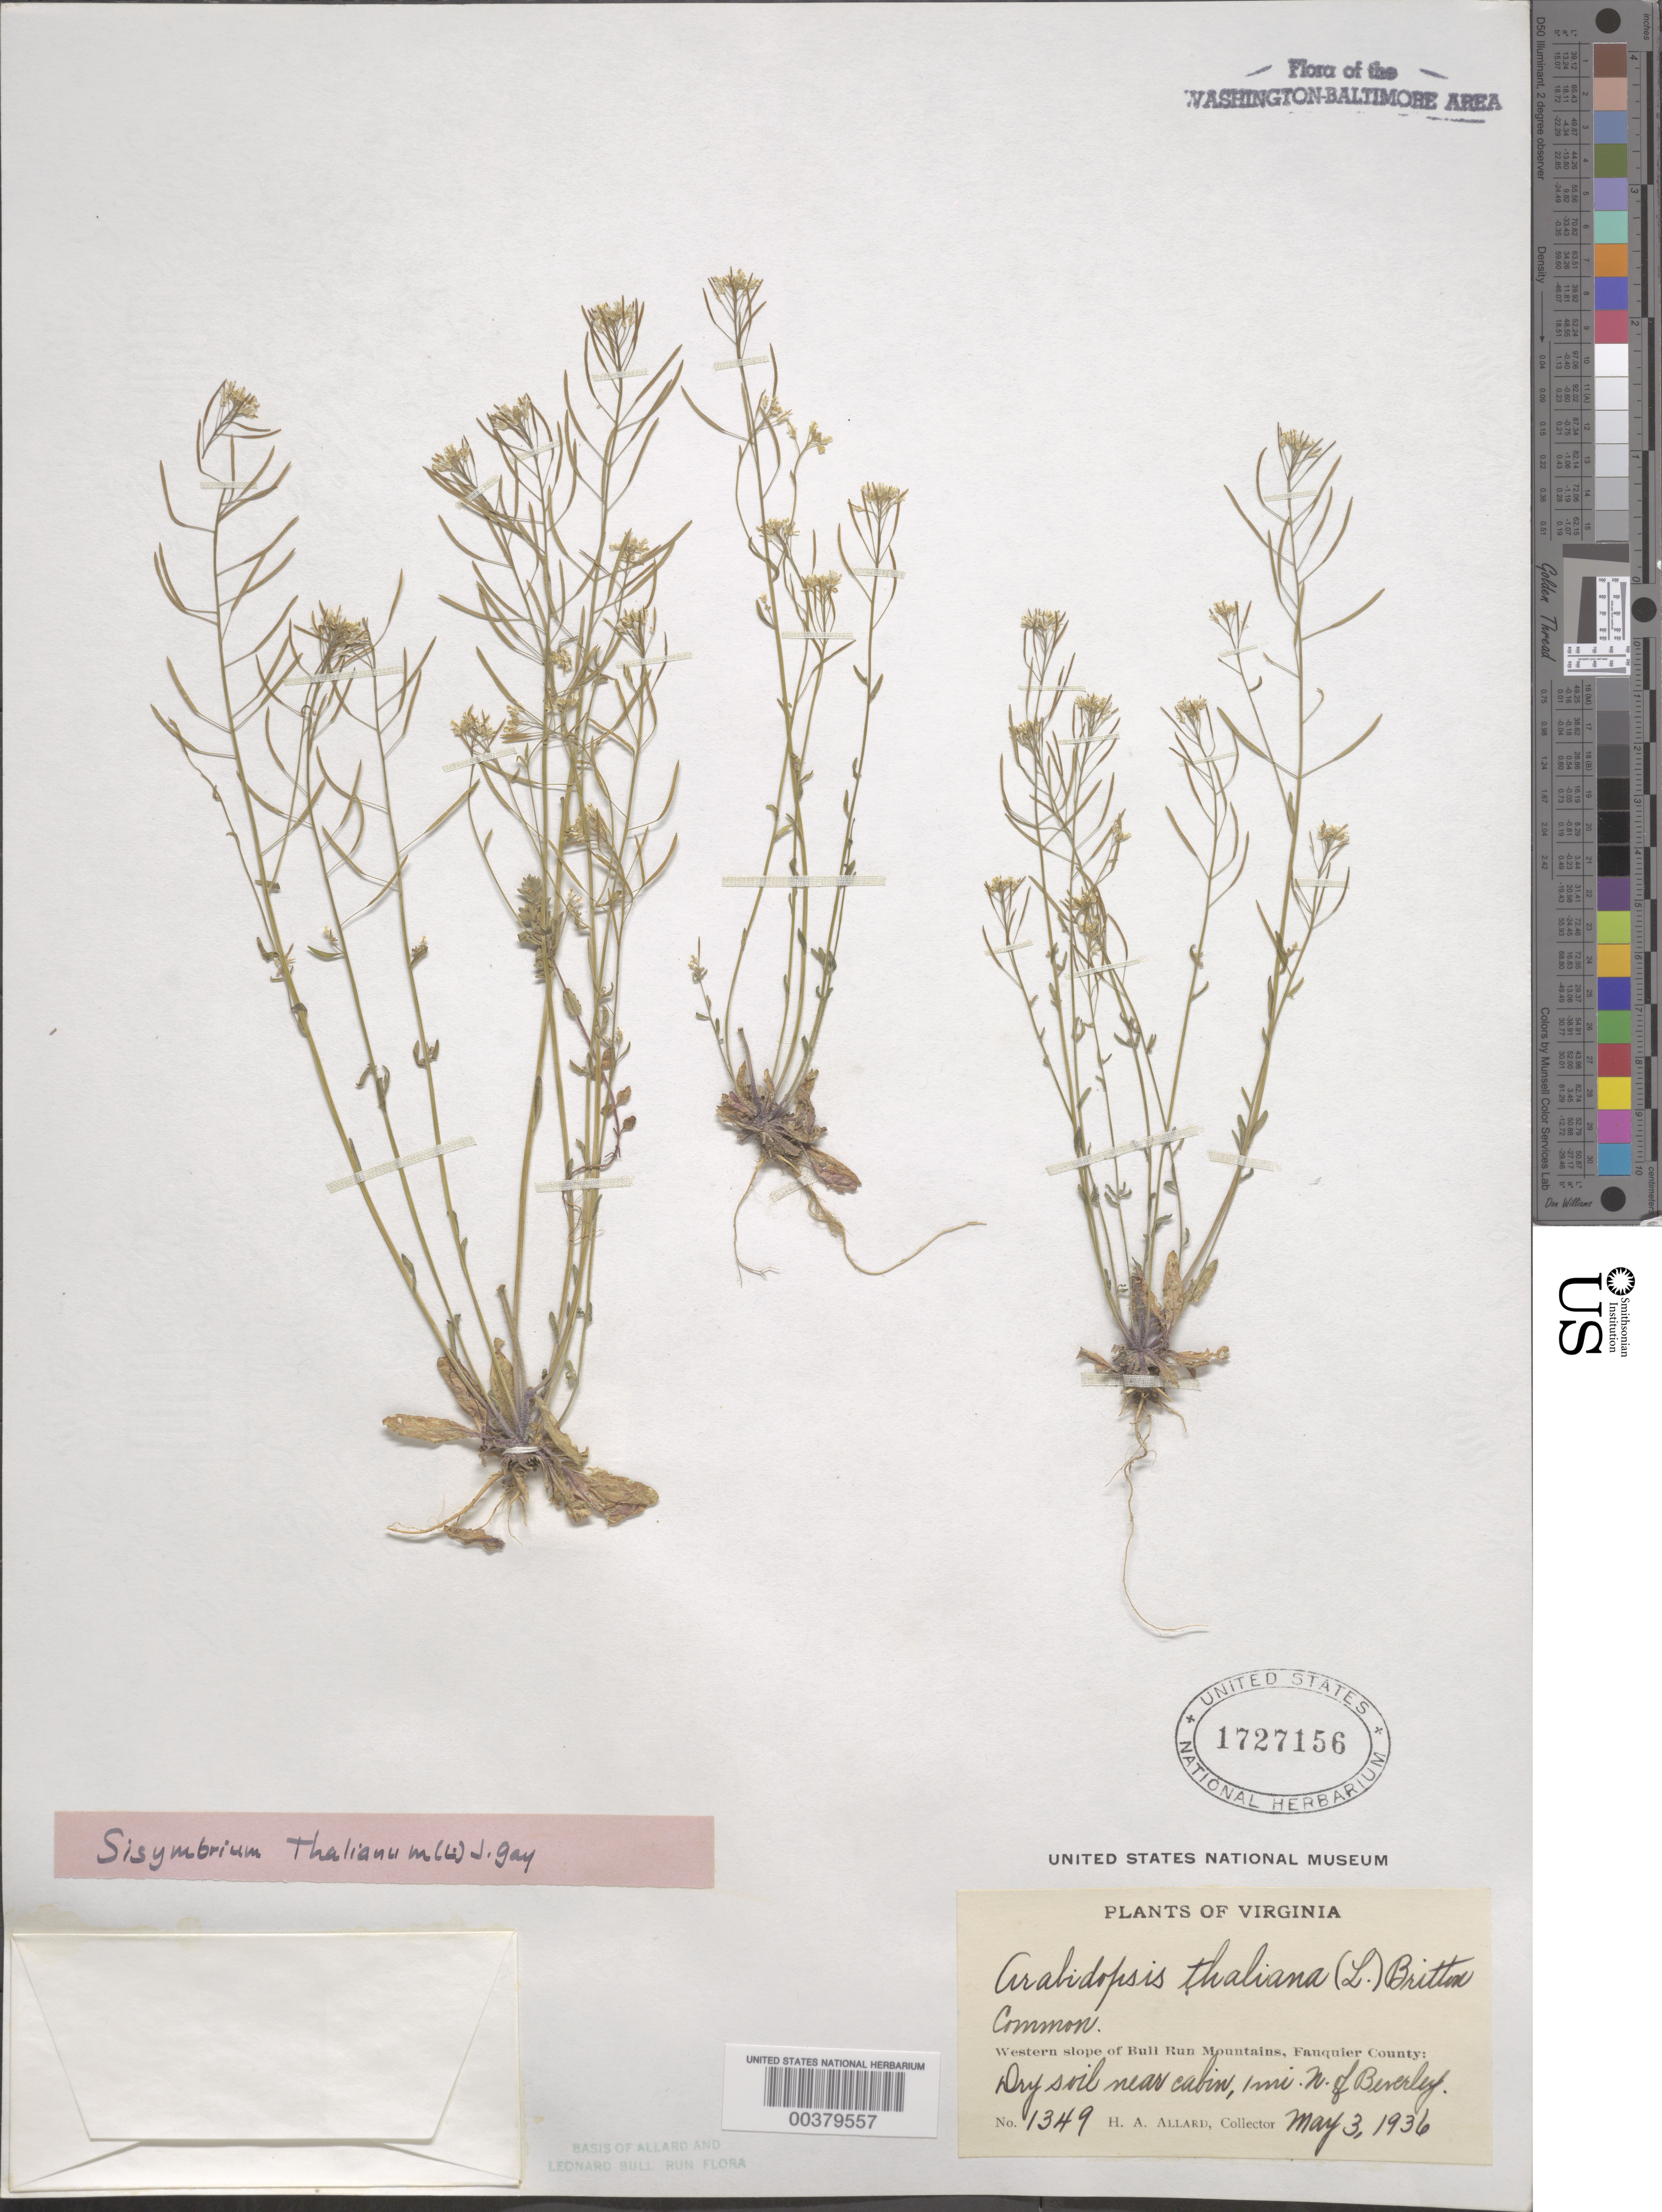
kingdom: Plantae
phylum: Tracheophyta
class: Magnoliopsida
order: Brassicales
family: Brassicaceae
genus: Arabidopsis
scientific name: Arabidopsis thaliana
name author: (L.) Heynh.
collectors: H. A. Allard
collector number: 1349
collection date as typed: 03 May 1936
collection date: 1936-05-03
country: United States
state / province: Virginia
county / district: Fauquier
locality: North of Beverley, west slope of Bull Run Mts. Bull Run Mts.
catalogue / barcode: US 1727156